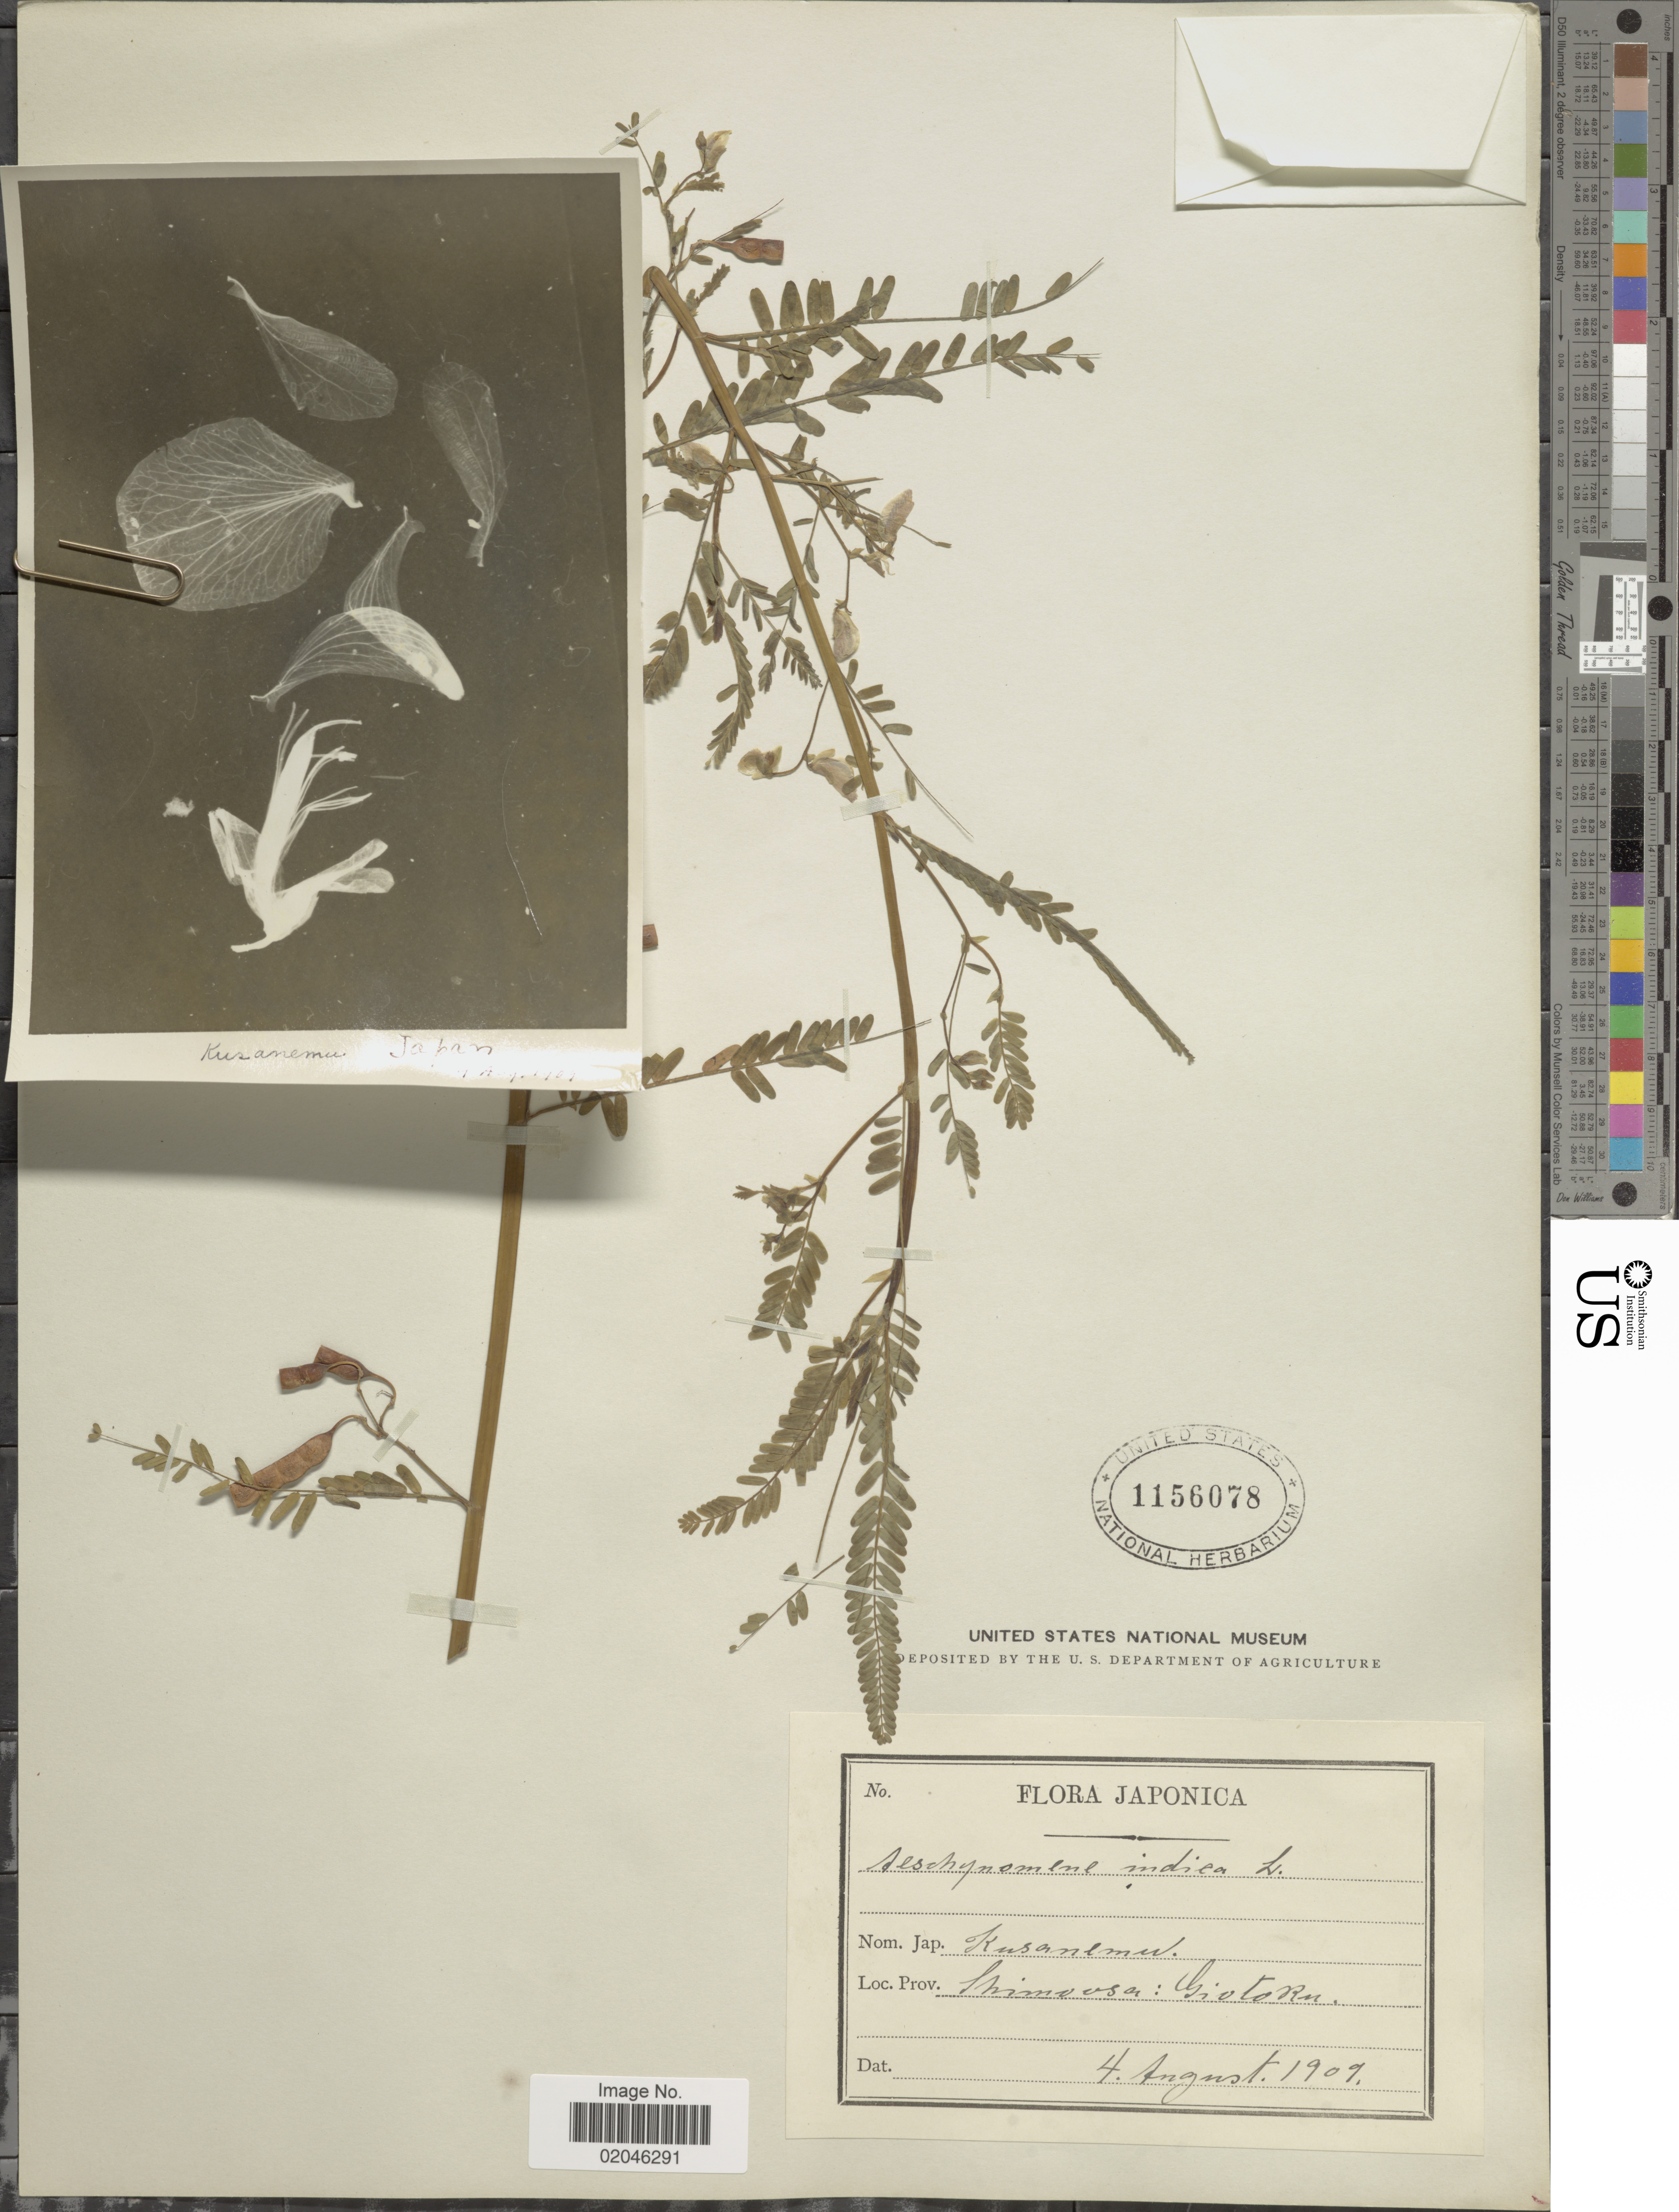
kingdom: Plantae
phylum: Tracheophyta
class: Magnoliopsida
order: Fabales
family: Fabaceae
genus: Aeschynomene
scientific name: Aeschynomene indica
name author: L.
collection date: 1909-08-04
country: Japan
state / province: Tiba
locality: Shimoosa: Giotoku.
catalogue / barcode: US 1156078